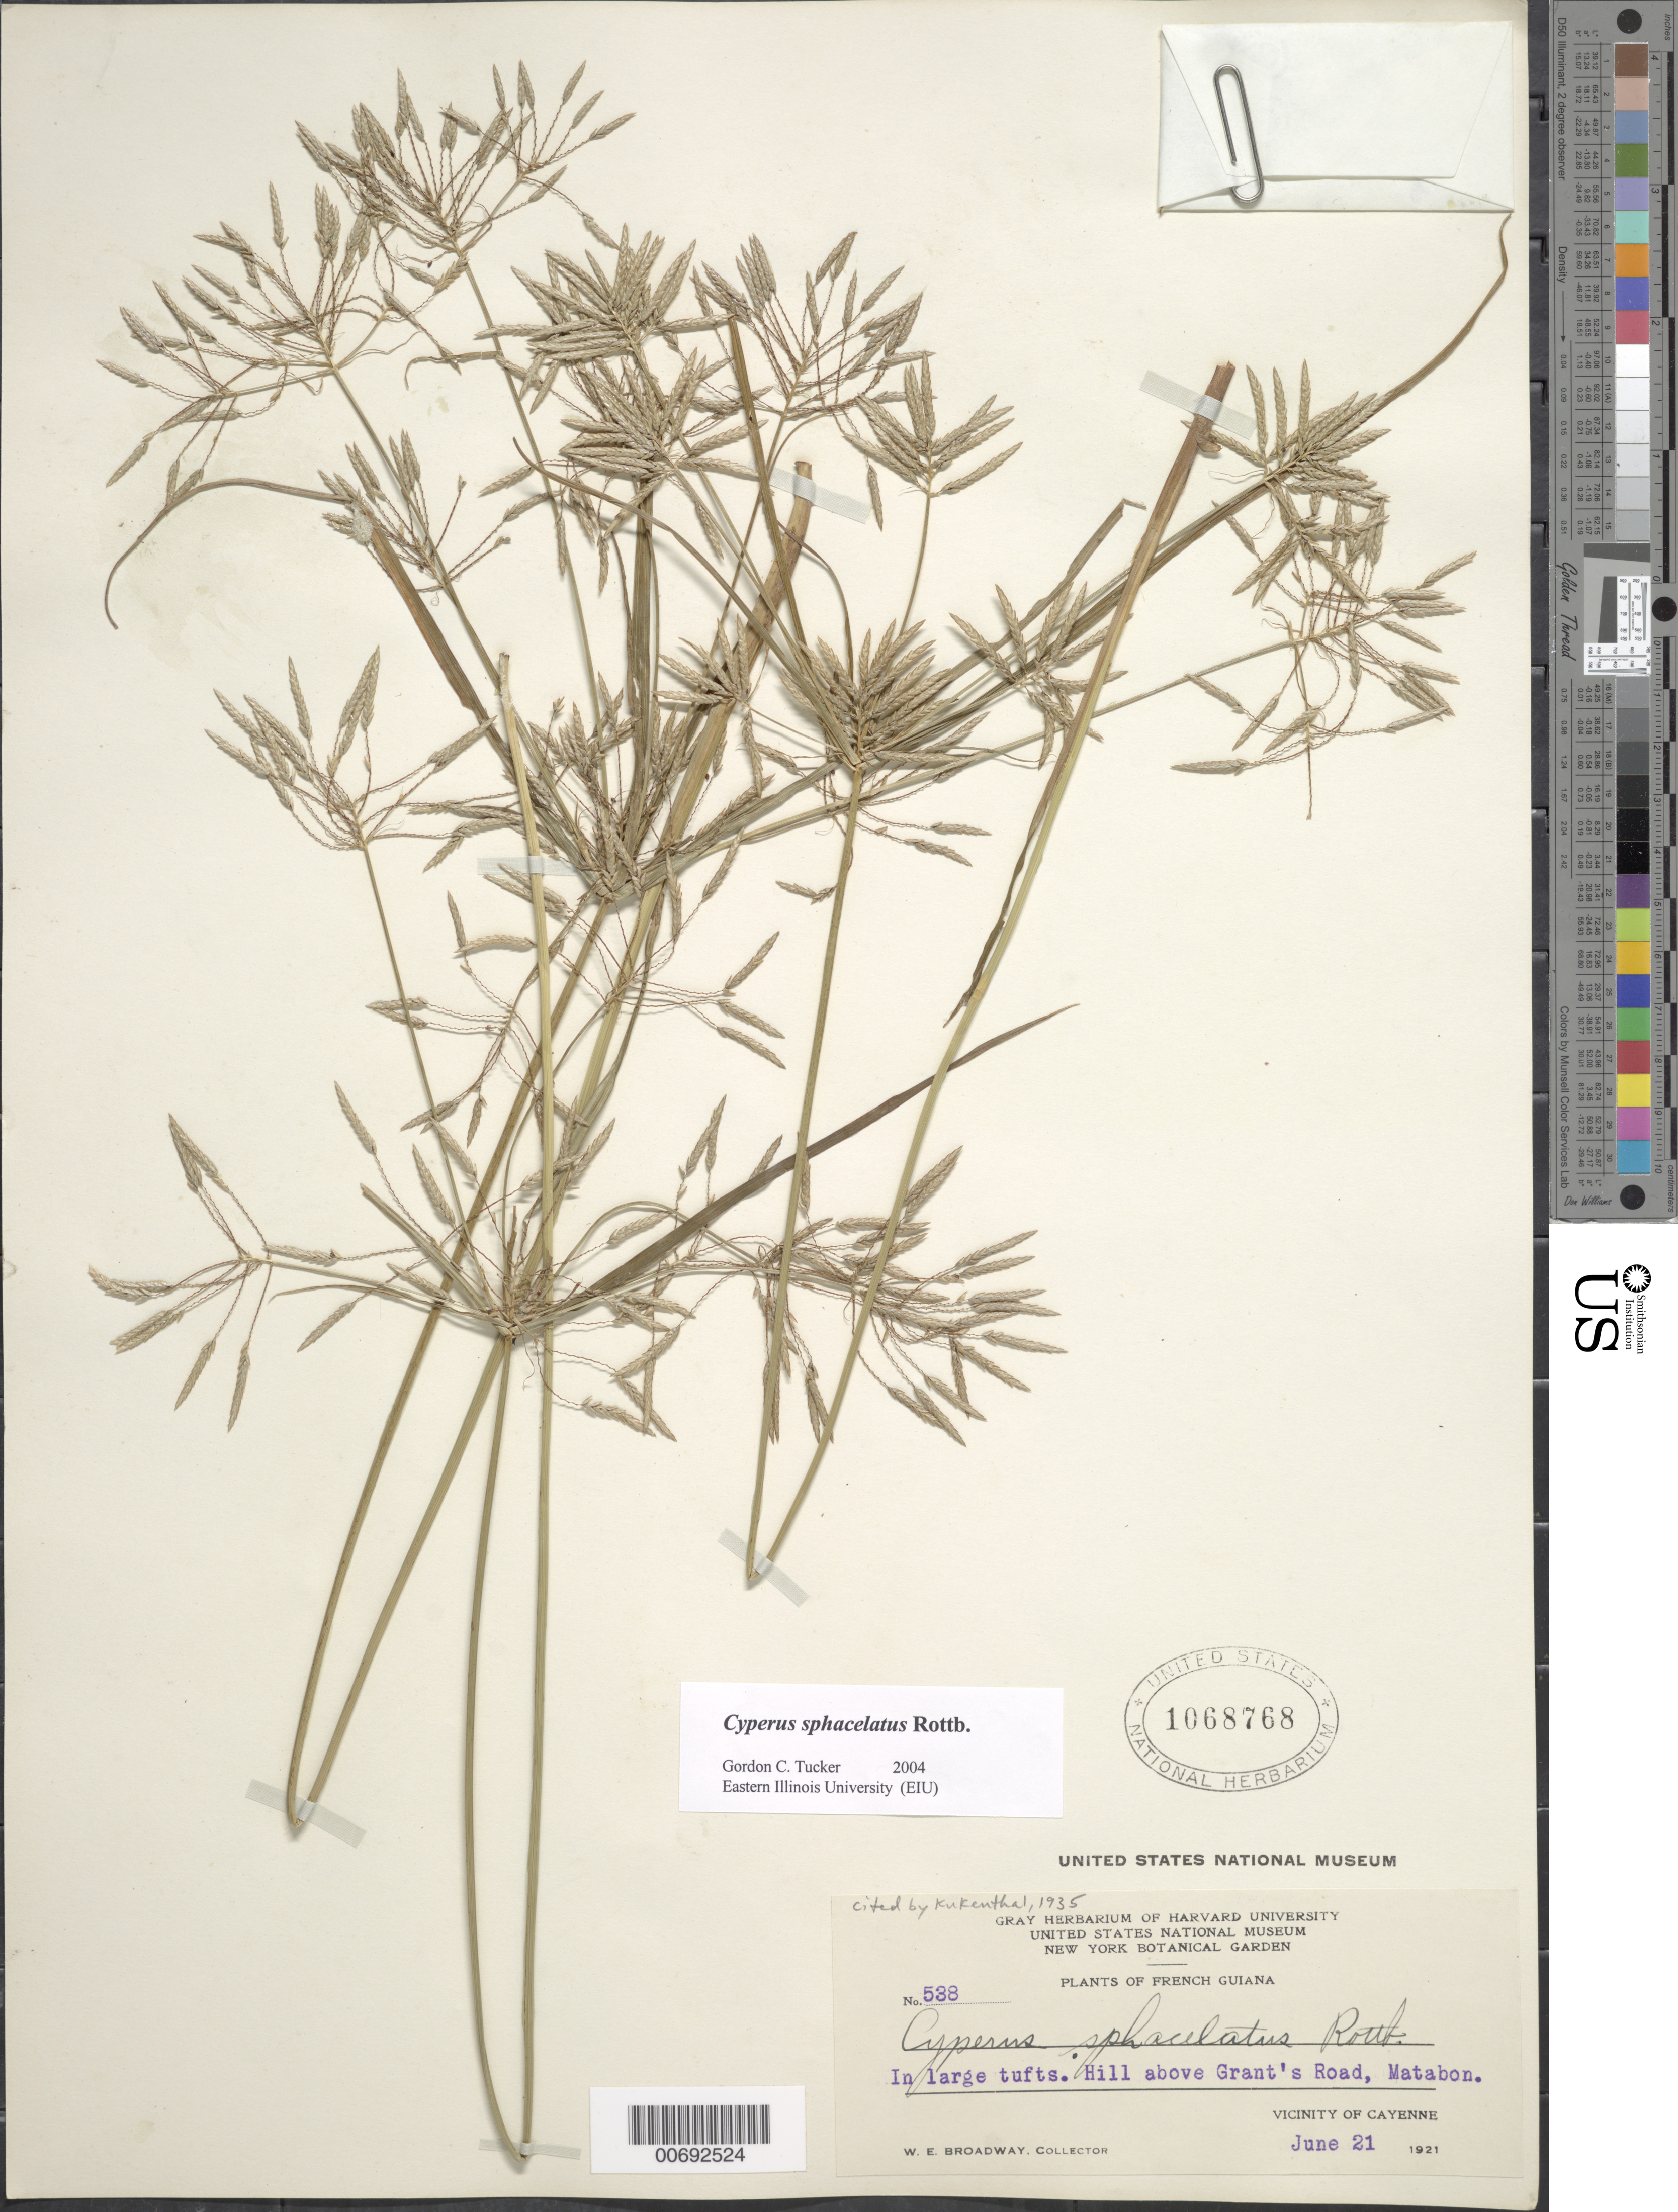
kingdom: Plantae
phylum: Tracheophyta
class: Liliopsida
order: Poales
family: Cyperaceae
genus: Cyperus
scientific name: Cyperus sphacelatus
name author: Rottb.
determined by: Tucker, G. C.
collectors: W. E. Broadway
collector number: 538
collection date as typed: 21-Jun-21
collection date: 1921-06-21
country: French Guiana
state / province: Cayenne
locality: Cayenne, vic., hill above Grant's Road, Matabon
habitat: Hill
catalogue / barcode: US 1068768